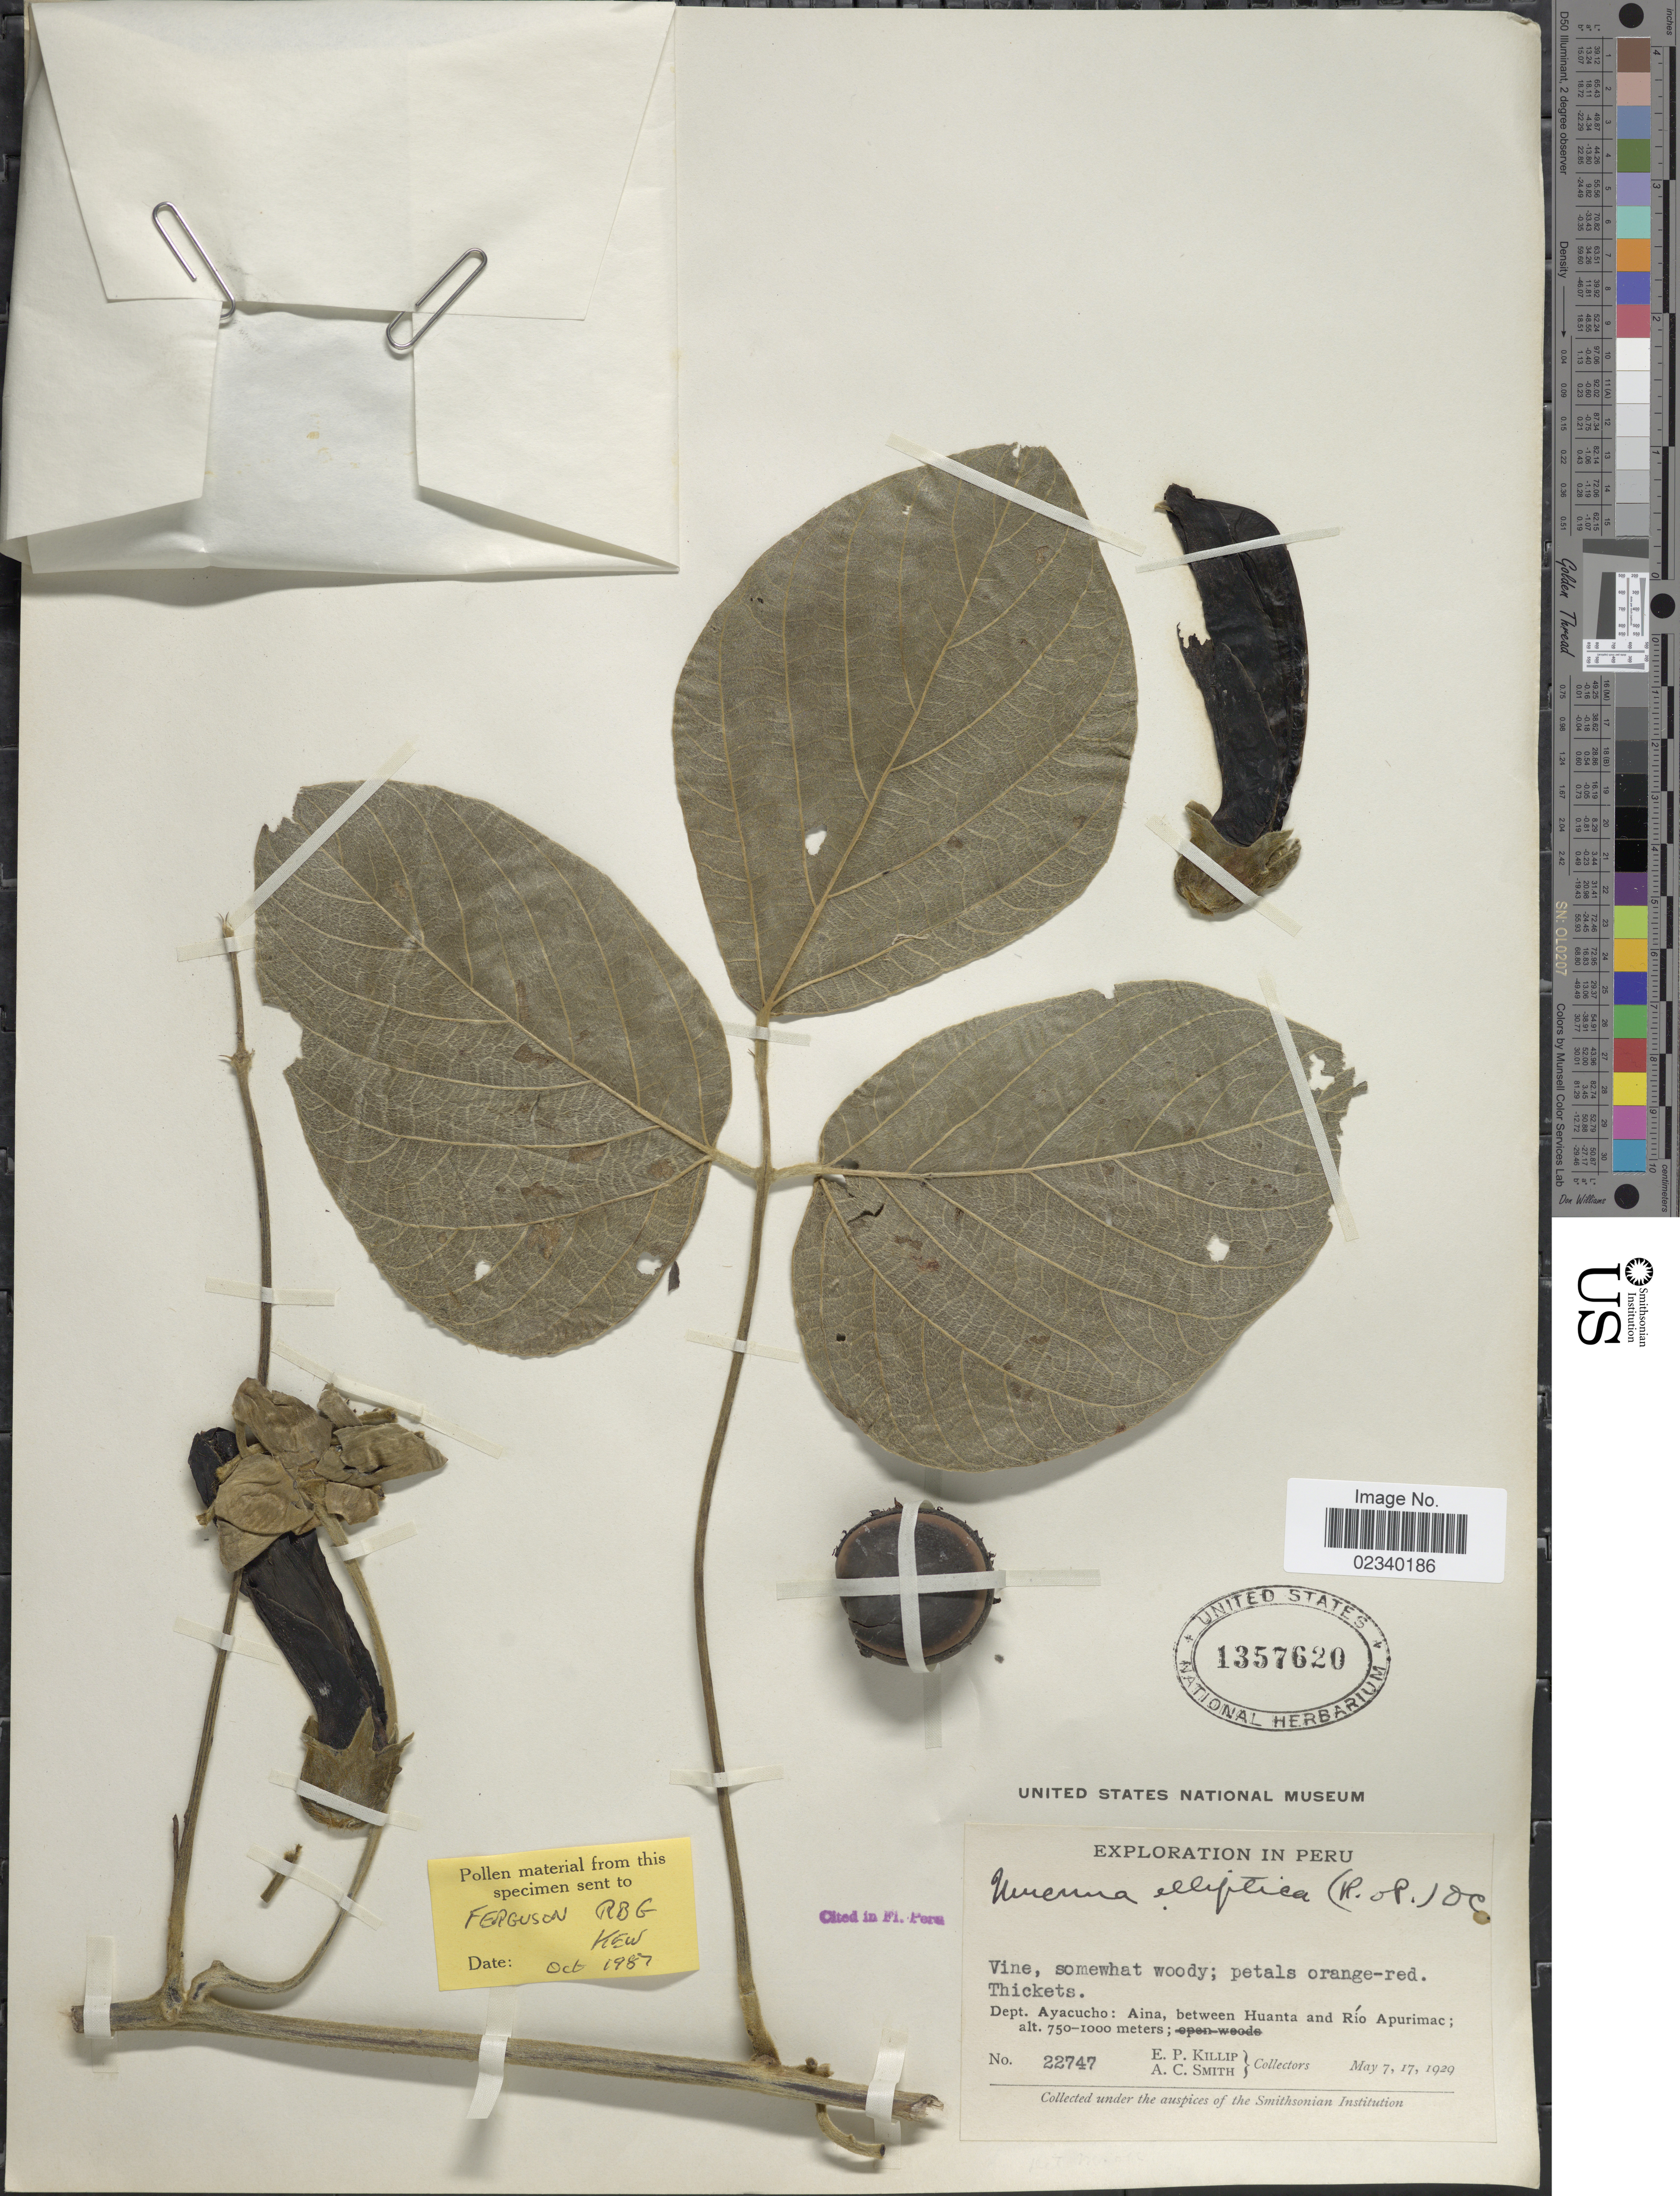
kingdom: Plantae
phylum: Tracheophyta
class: Magnoliopsida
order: Fabales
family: Fabaceae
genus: Mucuna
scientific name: Mucuna elliptica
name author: DC.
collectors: E. P. Killip & A. C. Smith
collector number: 22747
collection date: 1929-05-07/1929-05-17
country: Peru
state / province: Ayacucho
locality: Dept. Ayacucho: Aina, between Huanta and Rio Apurimac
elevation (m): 750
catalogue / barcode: US 1357620